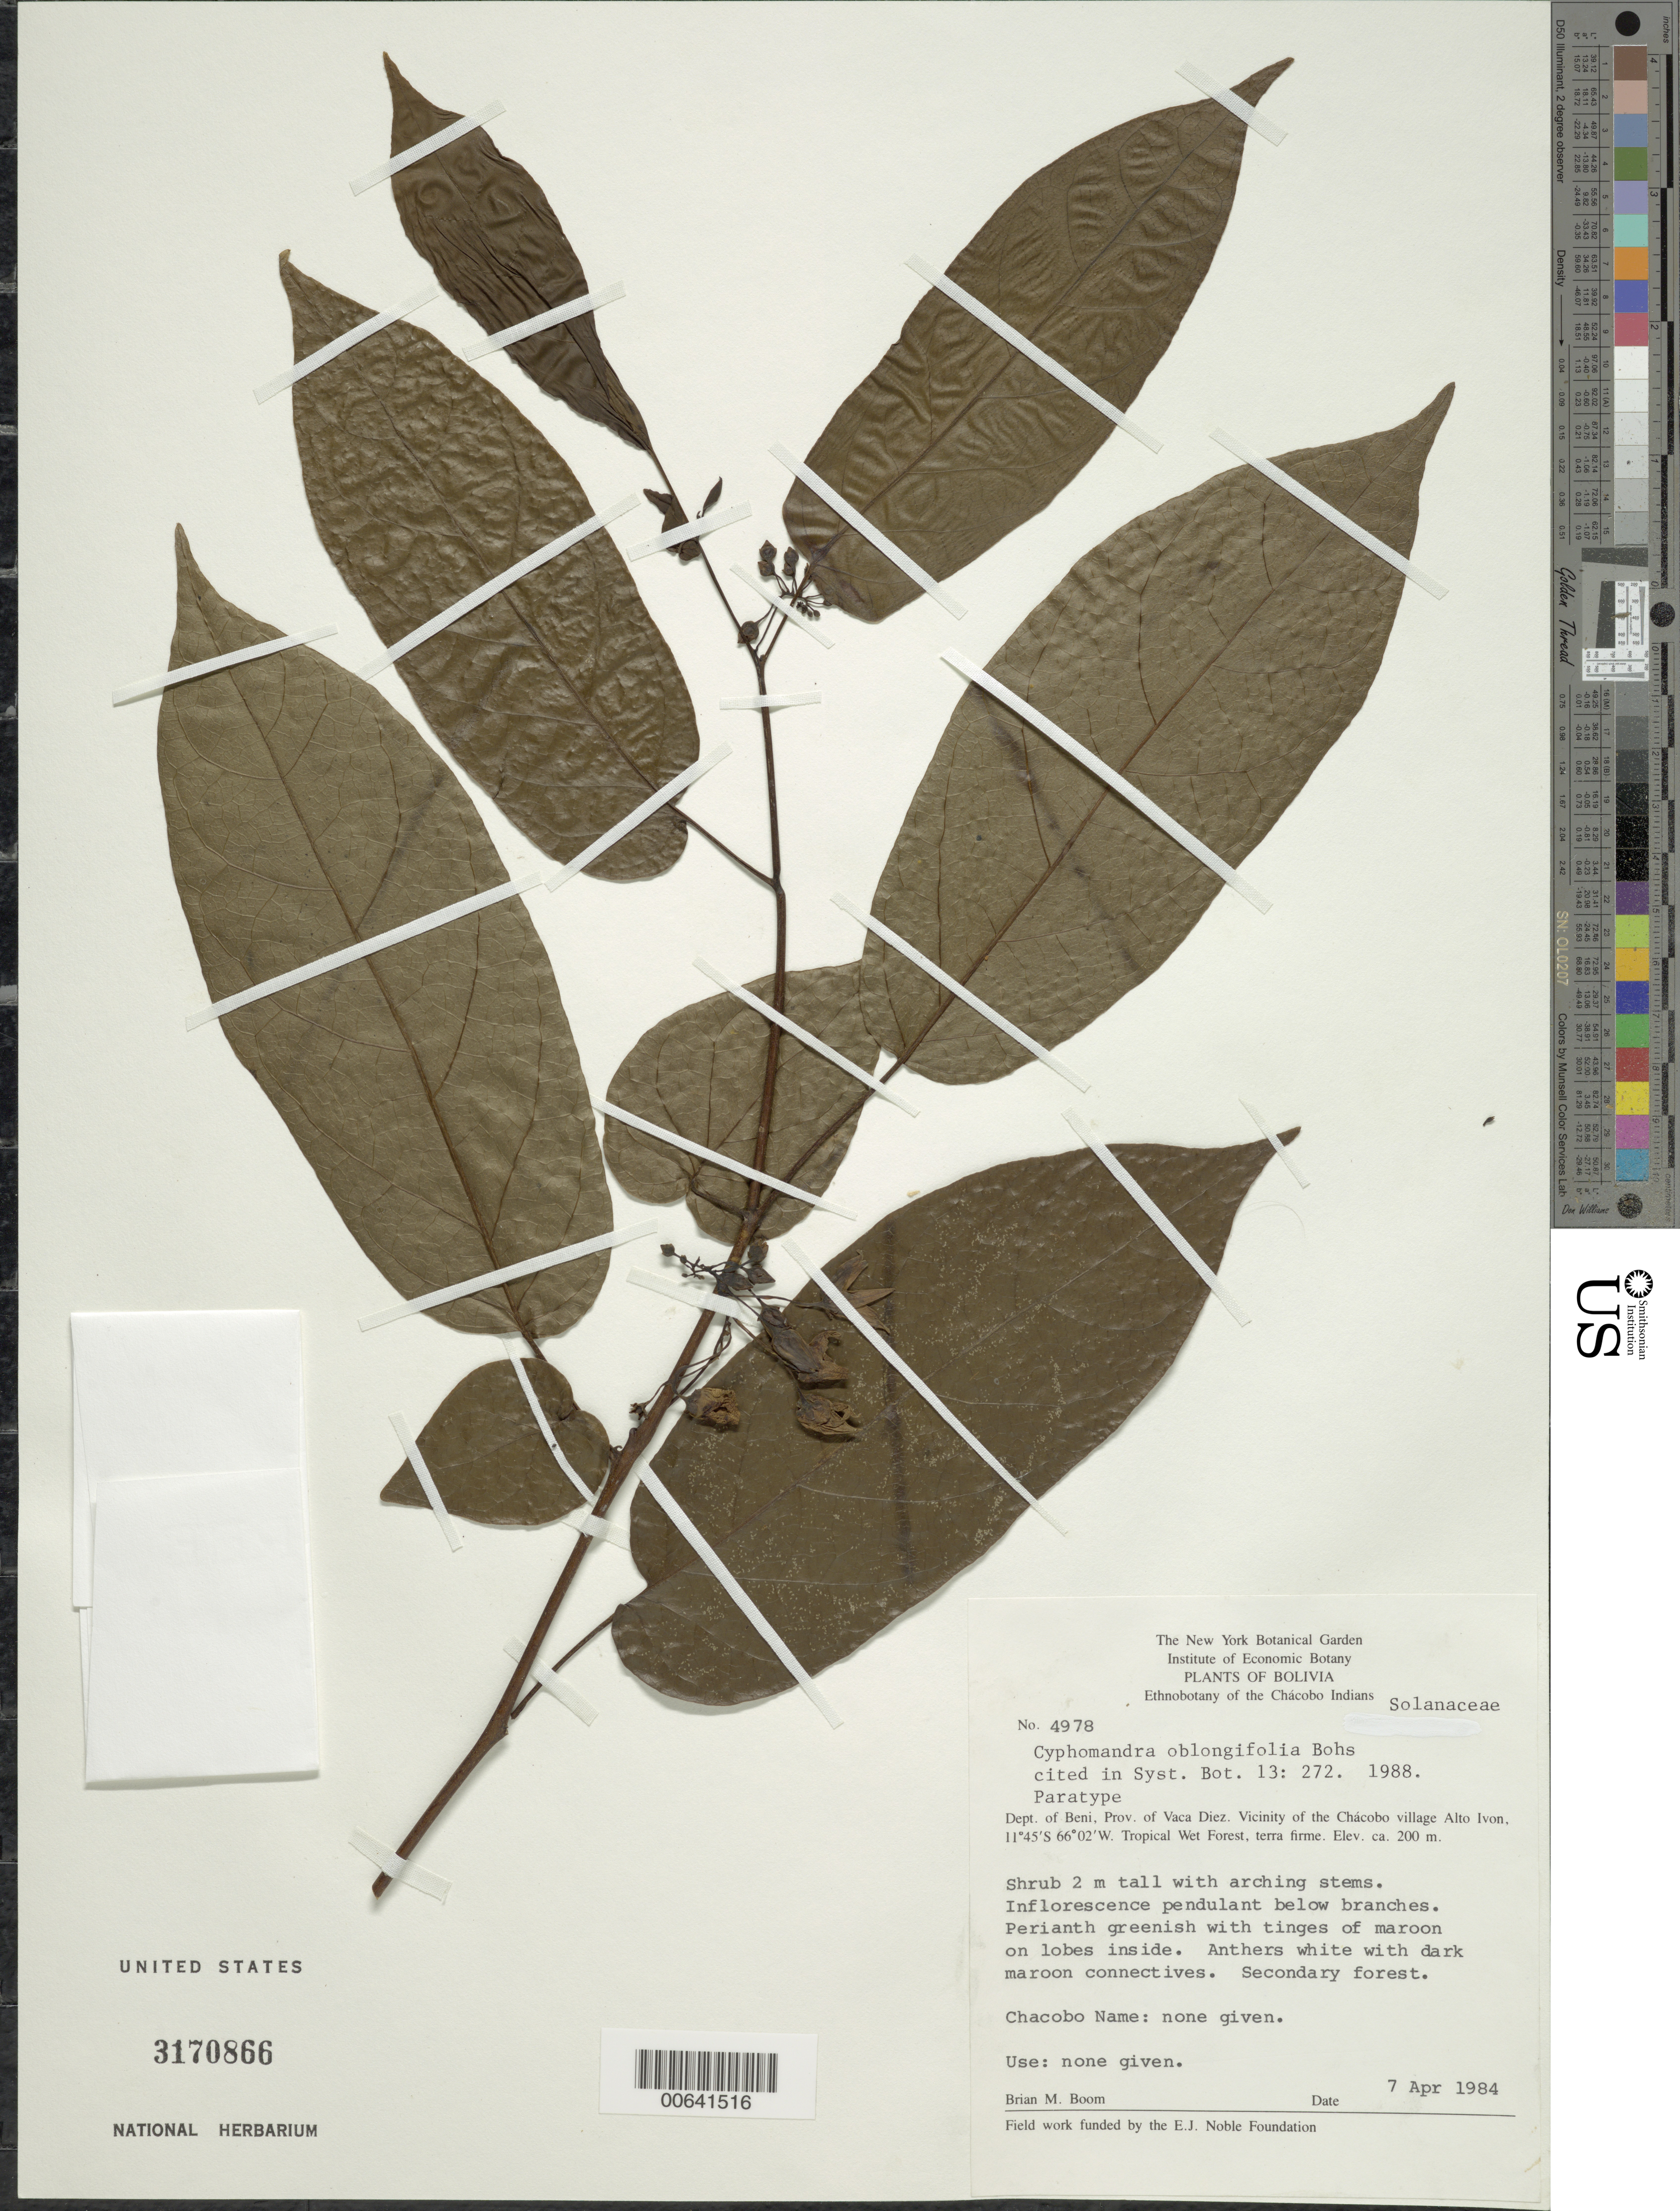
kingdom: Plantae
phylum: Tracheophyta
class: Magnoliopsida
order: Solanales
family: Solanaceae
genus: Cyphomandra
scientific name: Cyphomandra oblongifolia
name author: Bohs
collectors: B. M. Boom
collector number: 4978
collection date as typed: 04 Jul 1984 or 07 Apr 1984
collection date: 1984-04-07 or 1984-07-04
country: Bolivia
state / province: Beni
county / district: Vaca Diez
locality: Proximidad de la Comunidad Chacobo, Alto Ivon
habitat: Bosque h'umedo tropical de tierra firme.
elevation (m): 200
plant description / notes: Common name: none given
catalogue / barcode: US 3170866